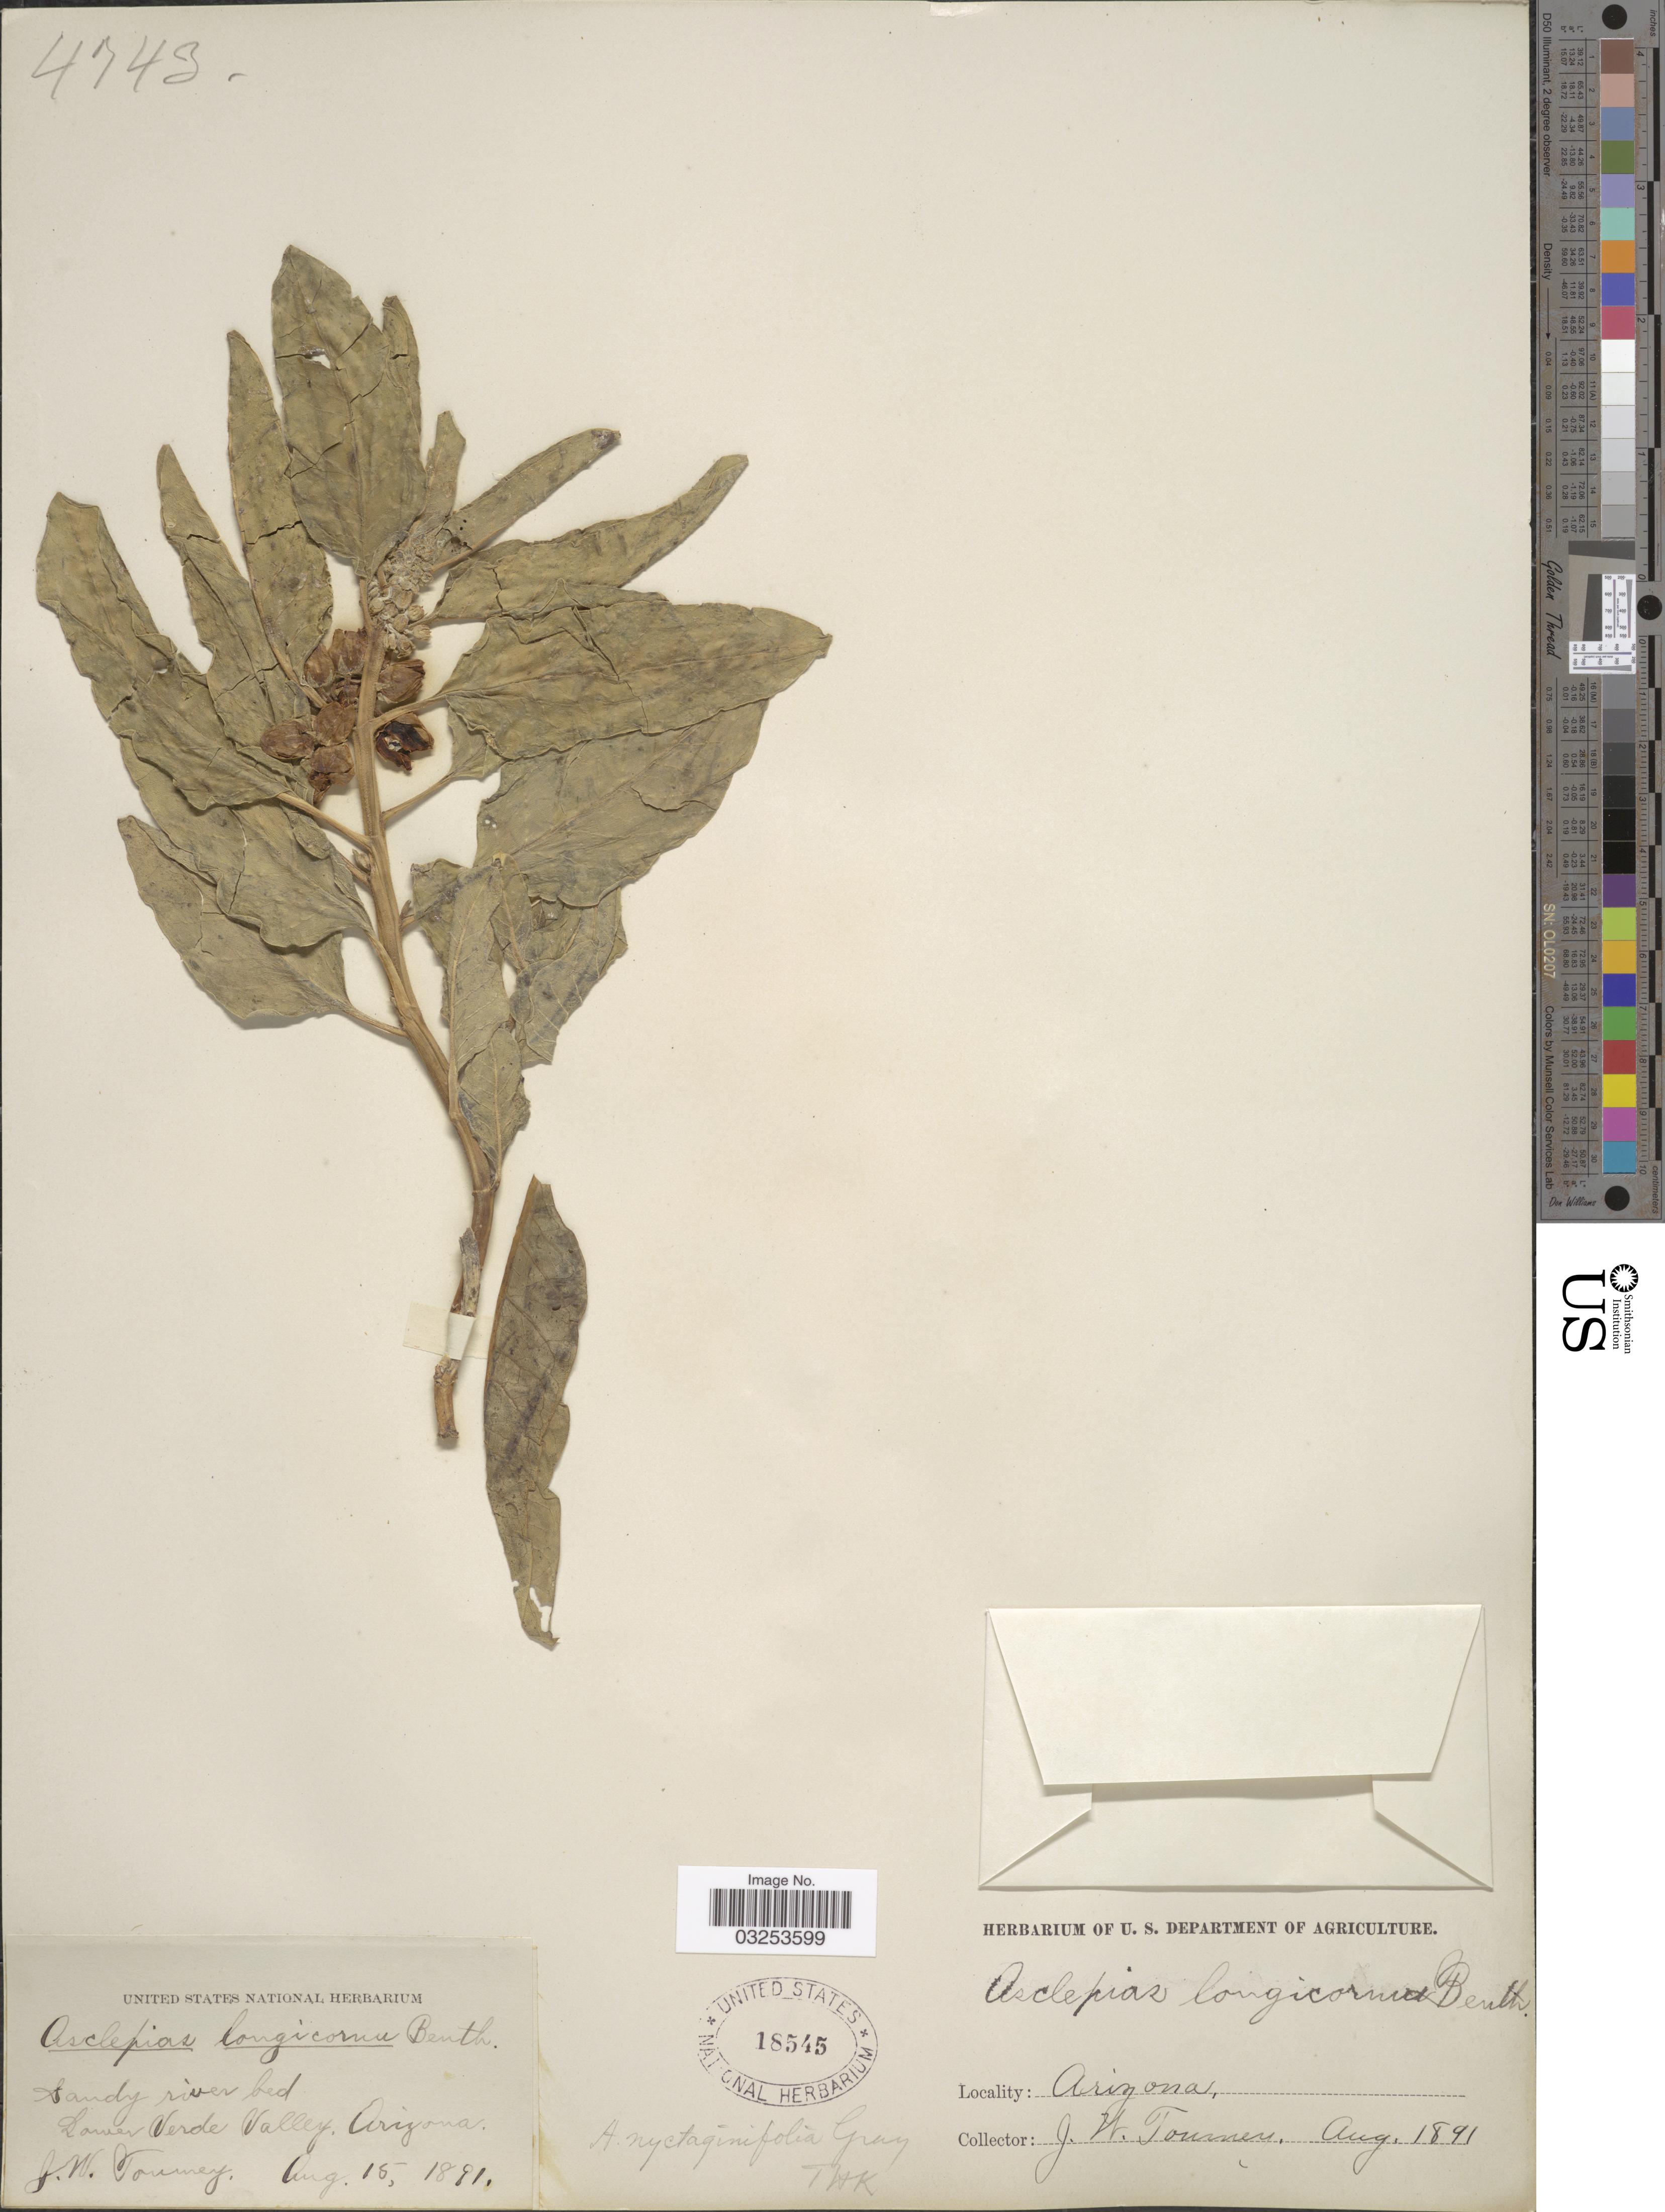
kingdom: Plantae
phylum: Tracheophyta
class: Magnoliopsida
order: Gentianales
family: Apocynaceae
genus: Asclepias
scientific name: Asclepias albicans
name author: S. Watson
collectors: J. W. Toumey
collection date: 1891-08-15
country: United States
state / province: Arizona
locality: Lower Verde Valley.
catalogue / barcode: US 18545